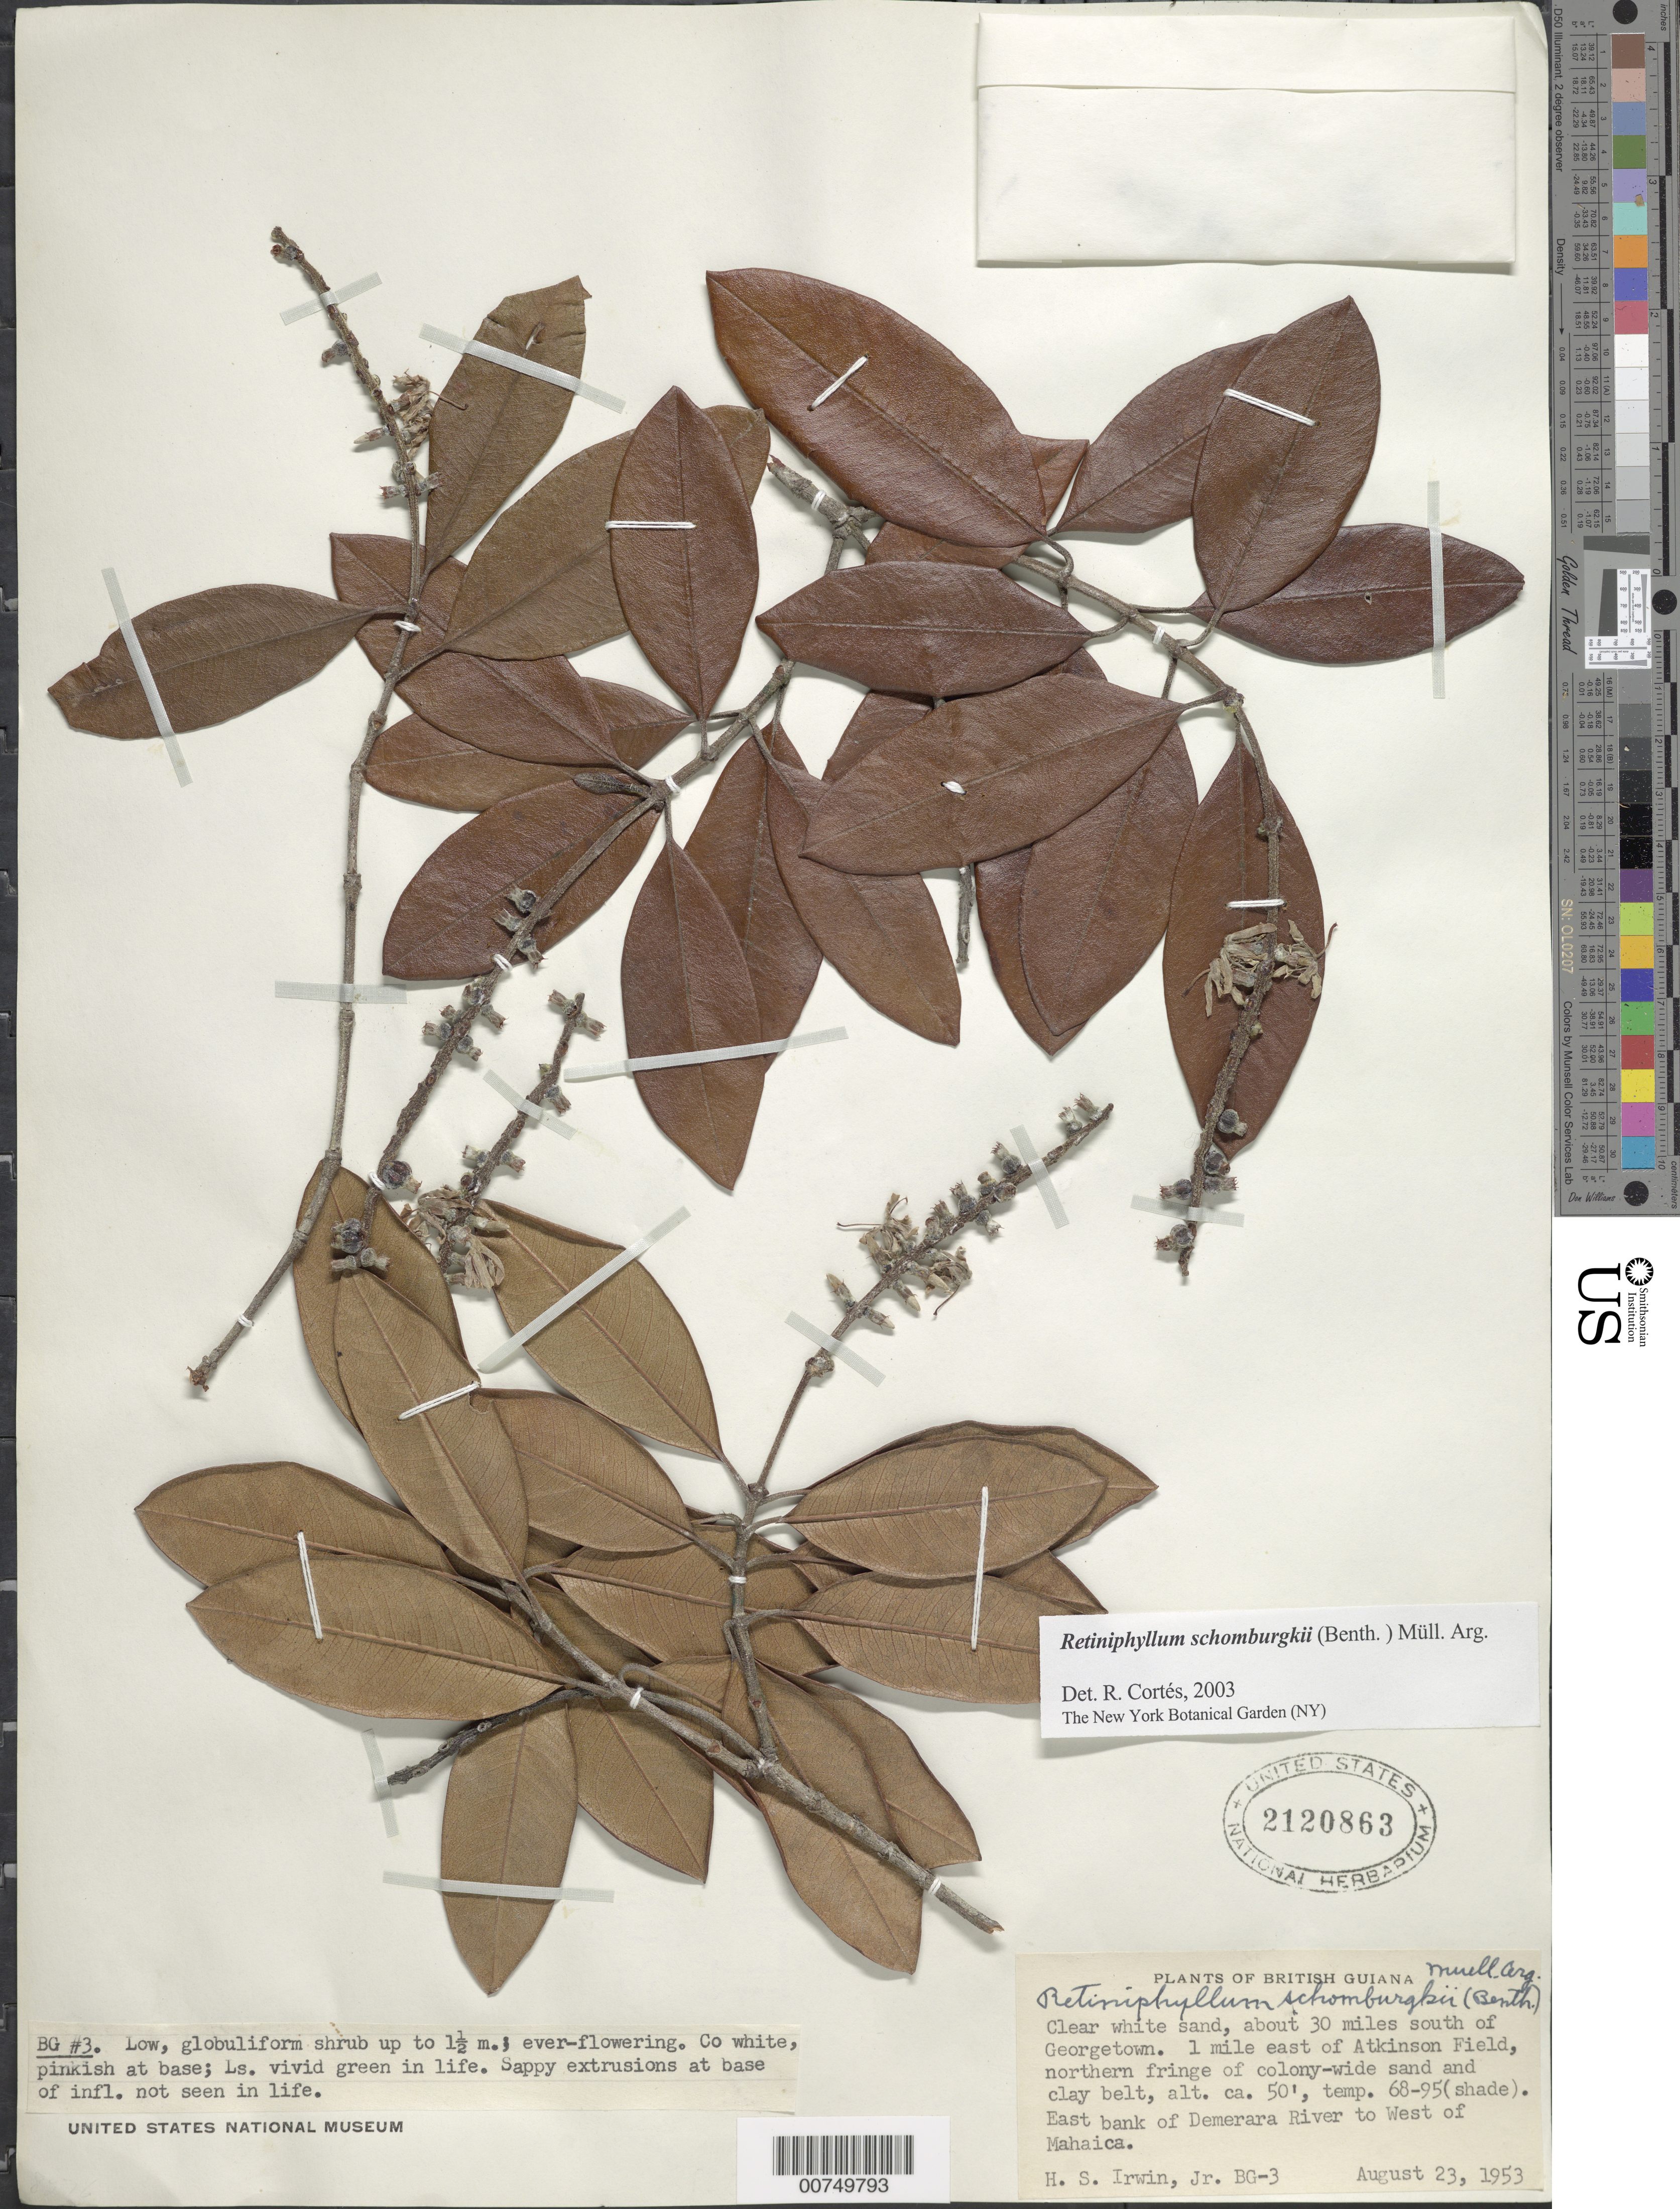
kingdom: Plantae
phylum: Tracheophyta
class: Magnoliopsida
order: Gentianales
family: Rubiaceae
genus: Retiniphyllum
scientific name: Retiniphyllum schomburgkii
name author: (Benth.) Müll. Arg.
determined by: Cortes R., G.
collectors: H. Irwin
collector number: BG 3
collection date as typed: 23-Aug-53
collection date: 1953-08-23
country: Guyana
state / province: Demerara-Mahaica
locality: Atkinson Field, 1 mi. E of , Demerara R., E bank to W of Mahaica, ca. 30 mi. S of Georgetown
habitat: Sand and clay belt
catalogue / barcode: US 2120863